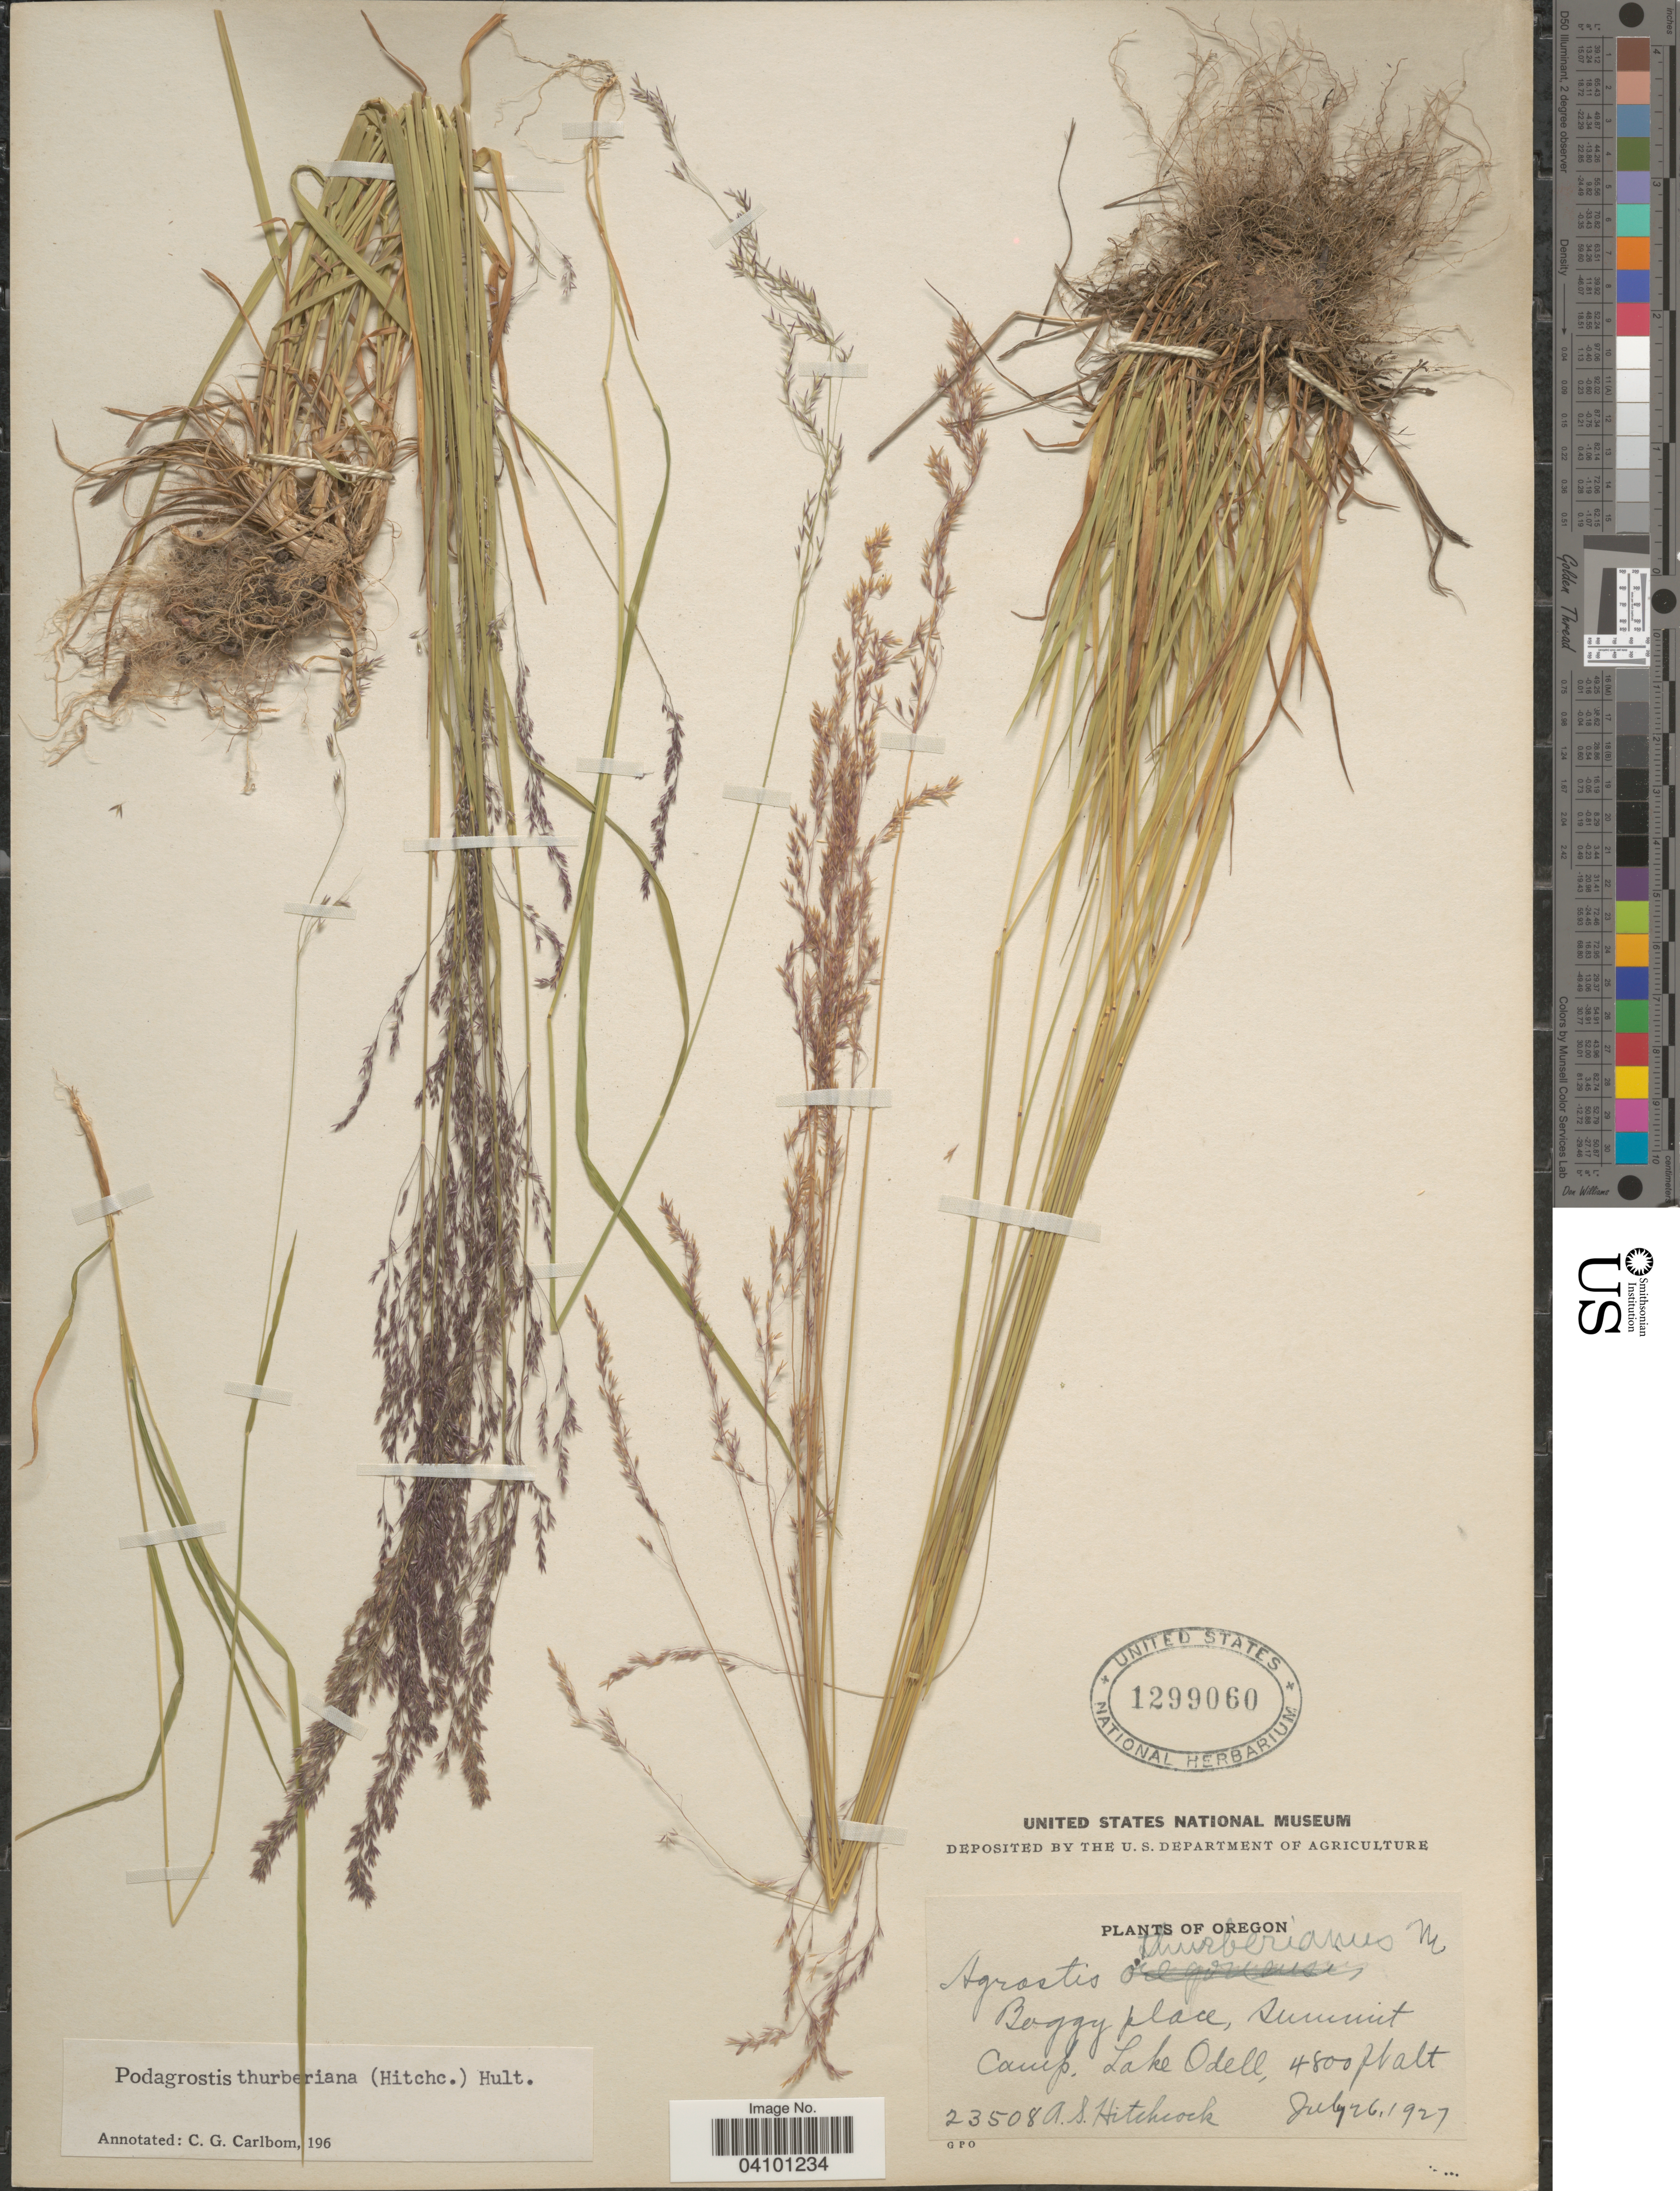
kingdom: Plantae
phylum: Tracheophyta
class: Liliopsida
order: Poales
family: Poaceae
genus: Podagrostis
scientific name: Podagrostis thurberiana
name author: Hitchc.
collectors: A. S. Hitchcock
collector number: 23508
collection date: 1927-07-26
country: United States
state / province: Oregon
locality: Summit Camp, Lake Odell.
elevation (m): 1463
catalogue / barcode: US 1299060